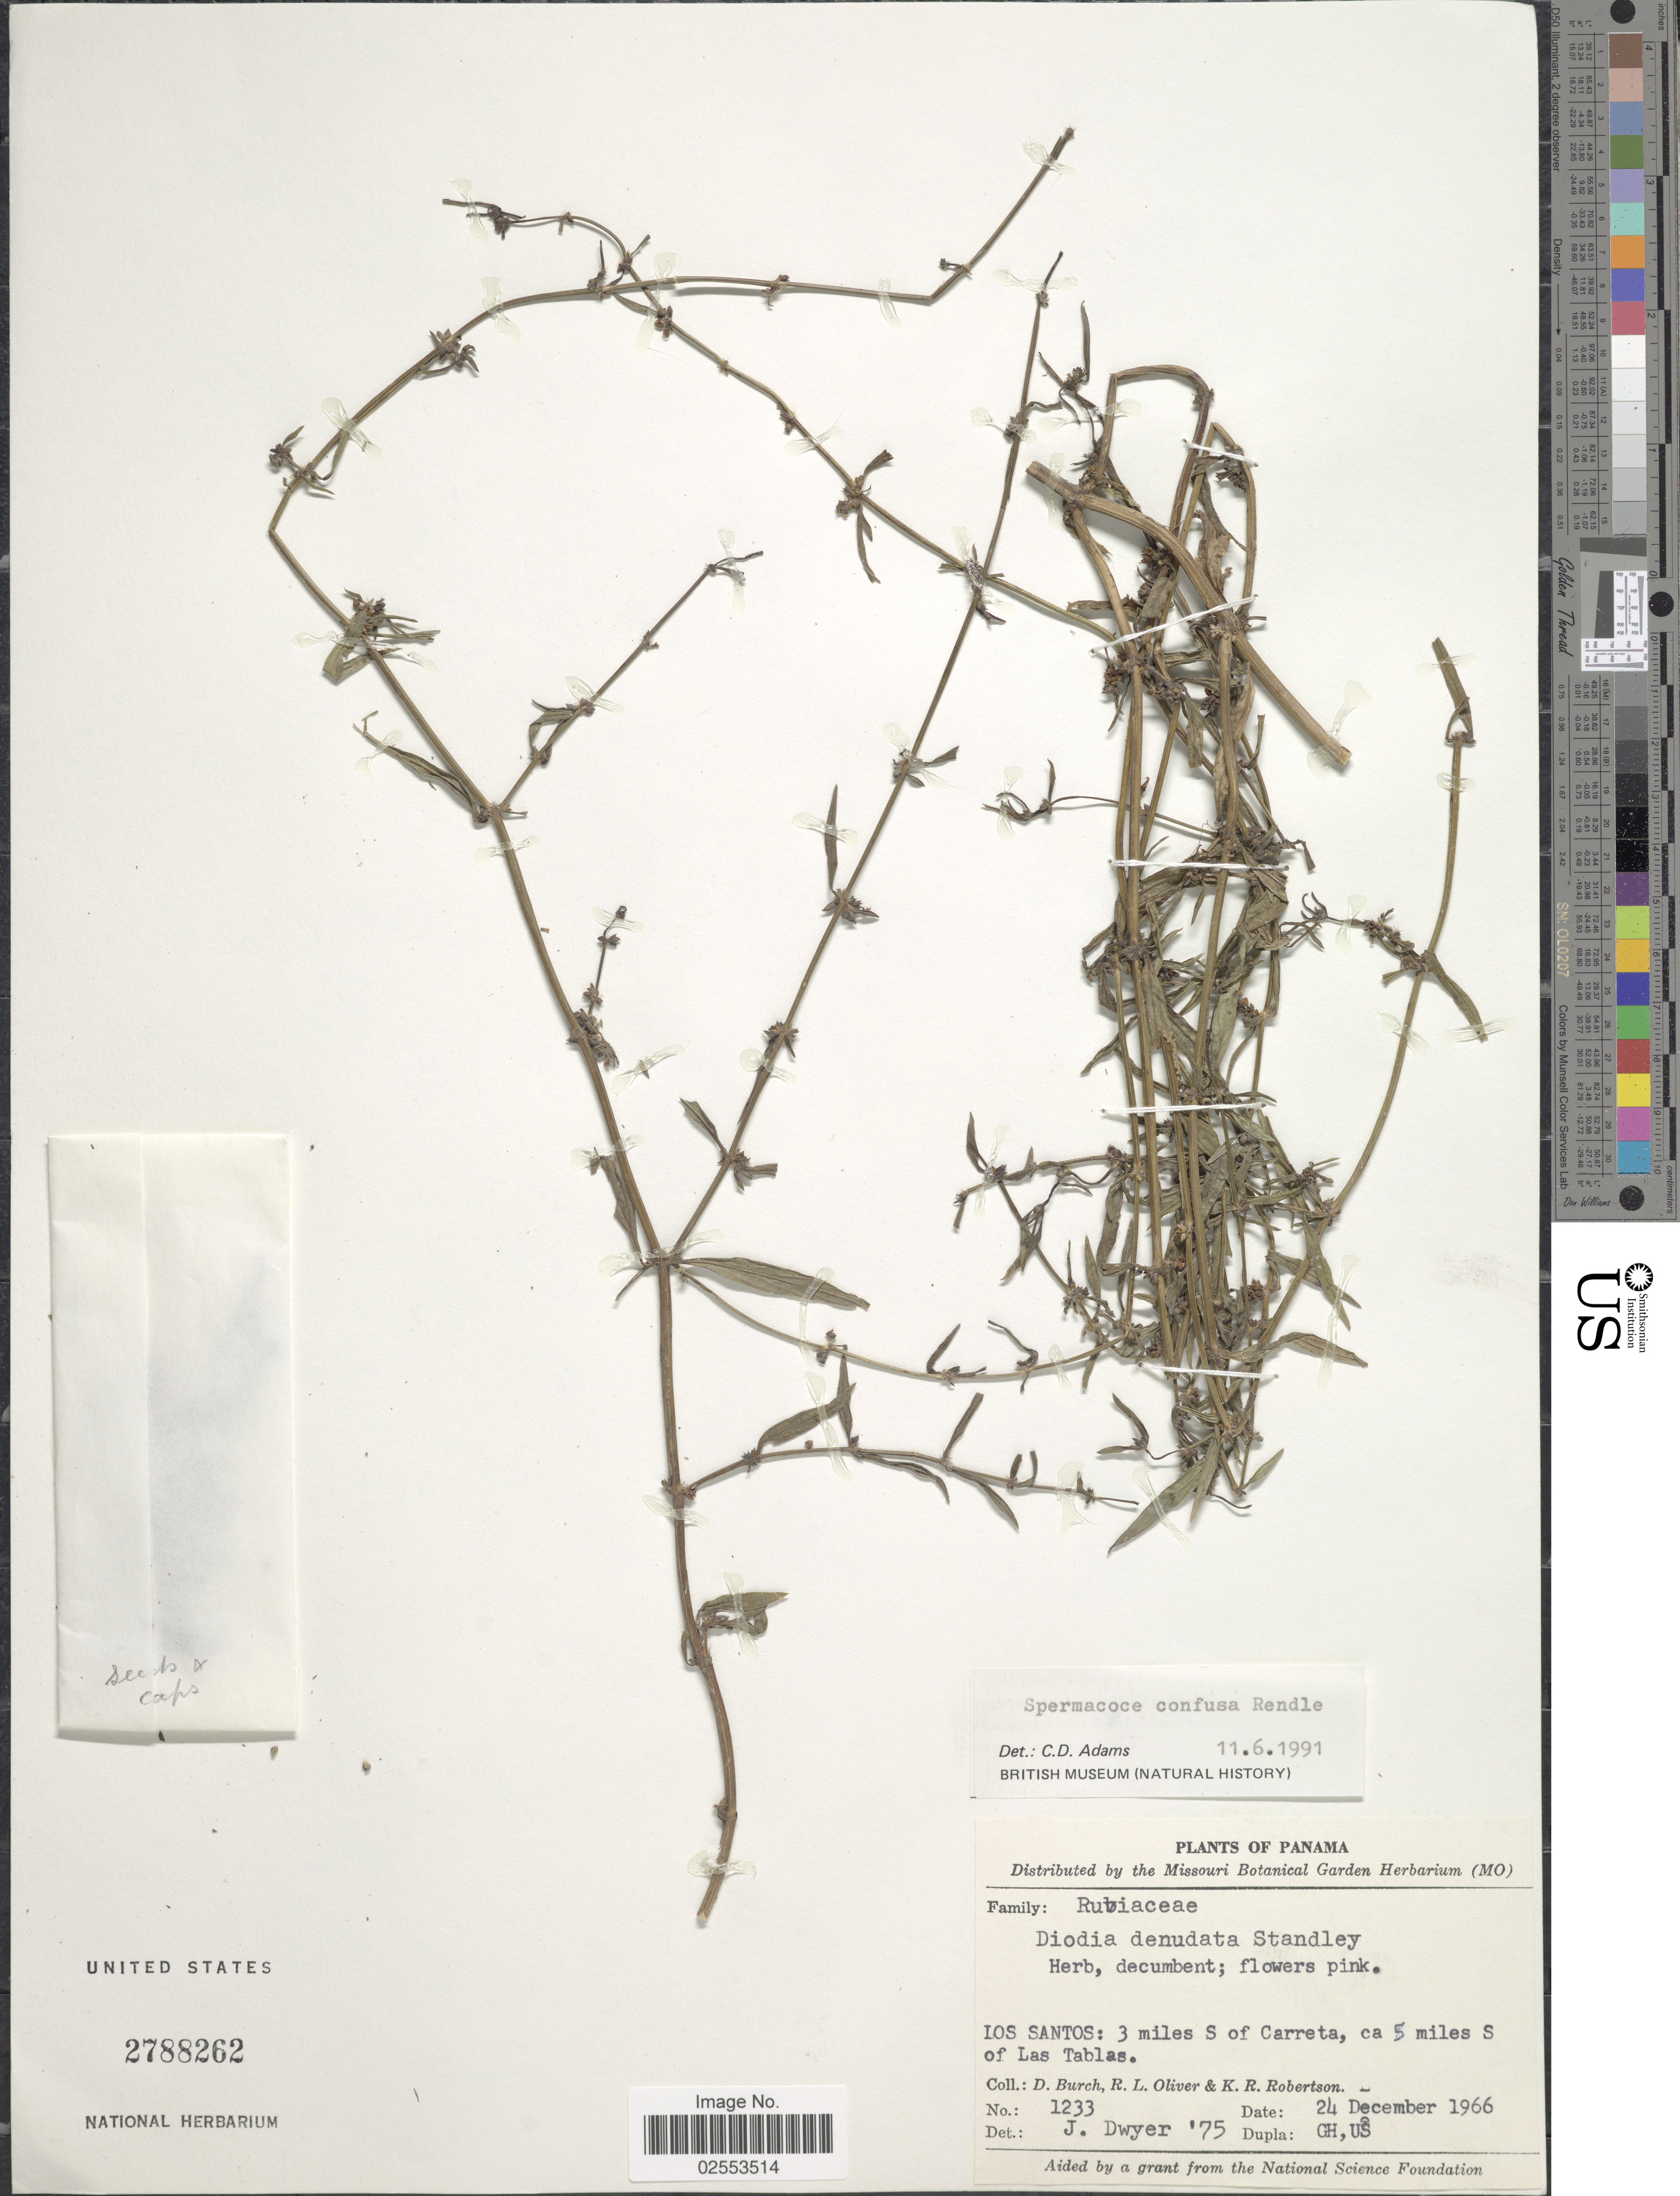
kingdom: Plantae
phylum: Tracheophyta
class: Magnoliopsida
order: Gentianales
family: Rubiaceae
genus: Spermacoce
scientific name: Spermacoce confusa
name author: Rendle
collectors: D. Burch, R. Oliver & K. Robertson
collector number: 1233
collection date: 1966-12-24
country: Panama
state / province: Los Santos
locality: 3 miles S of Carreta, ca 5 miles S of Las Tablas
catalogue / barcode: US 2788262